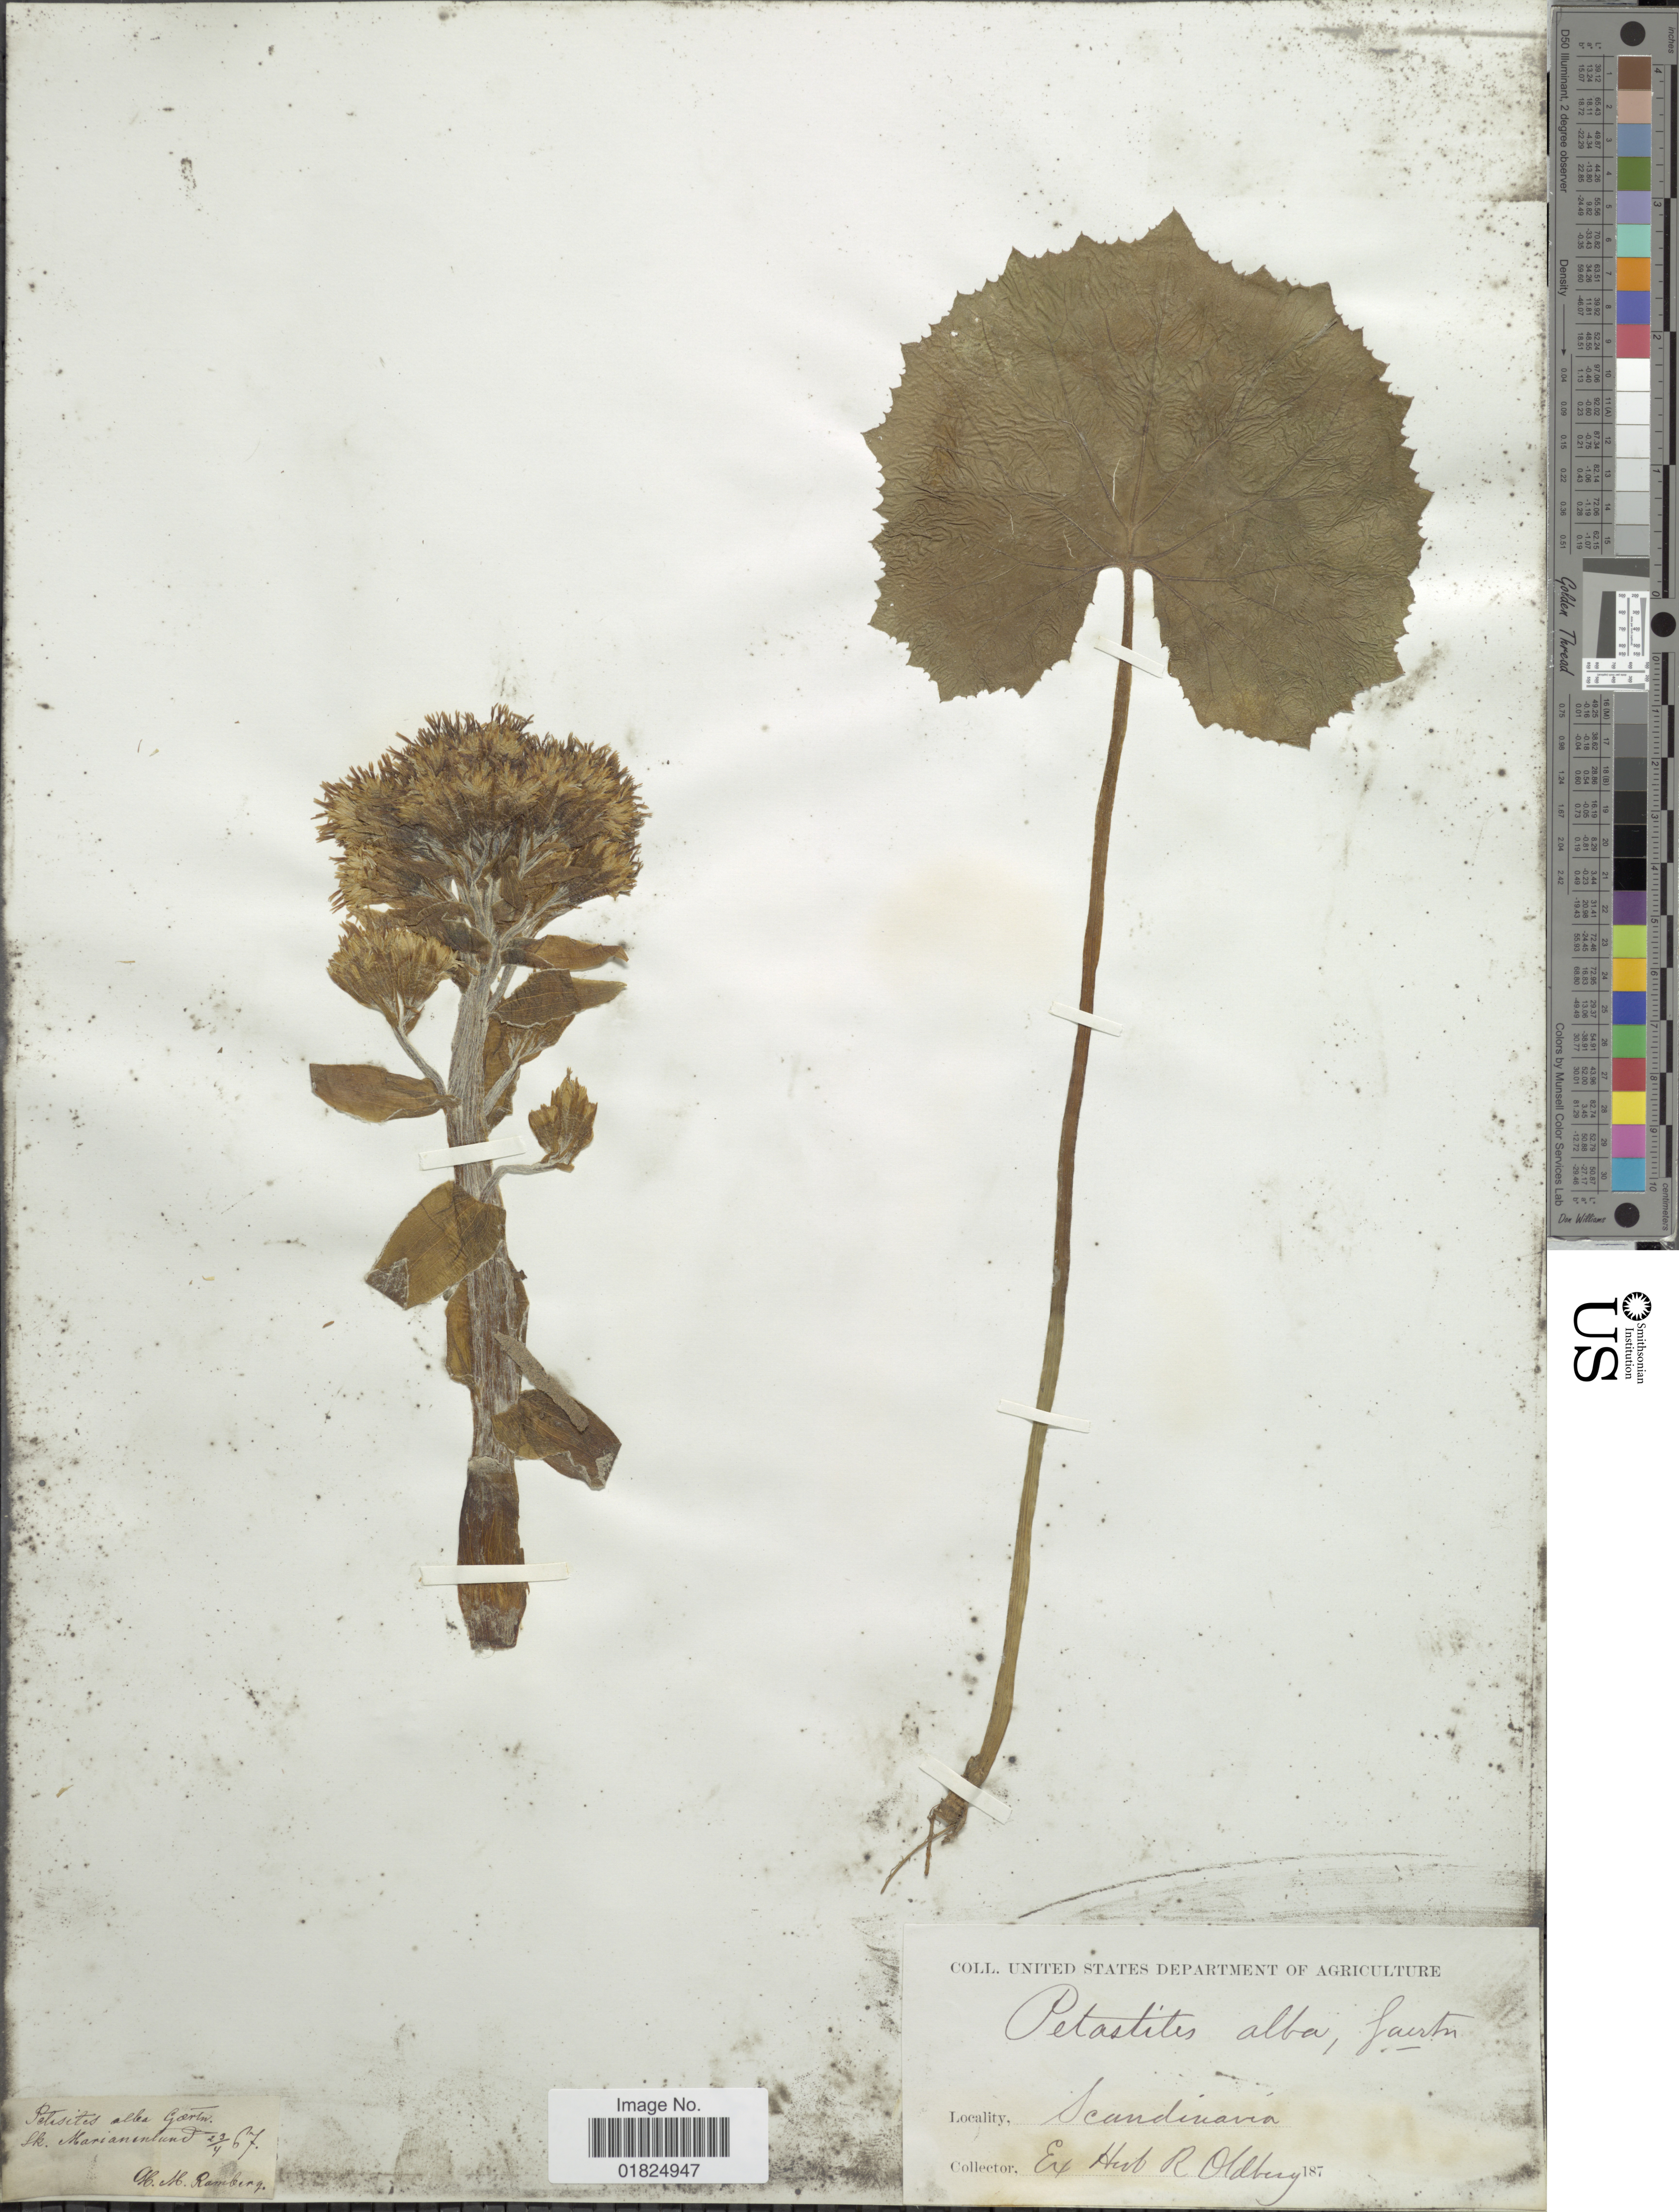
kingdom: Plantae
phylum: Tracheophyta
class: Magnoliopsida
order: Asterales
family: Asteraceae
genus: Petasites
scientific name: Petasites albus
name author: (L.) Gaertn.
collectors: W. Ramberg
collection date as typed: Transcribed d/m/y: 23/4/67; 187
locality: Scandinavia